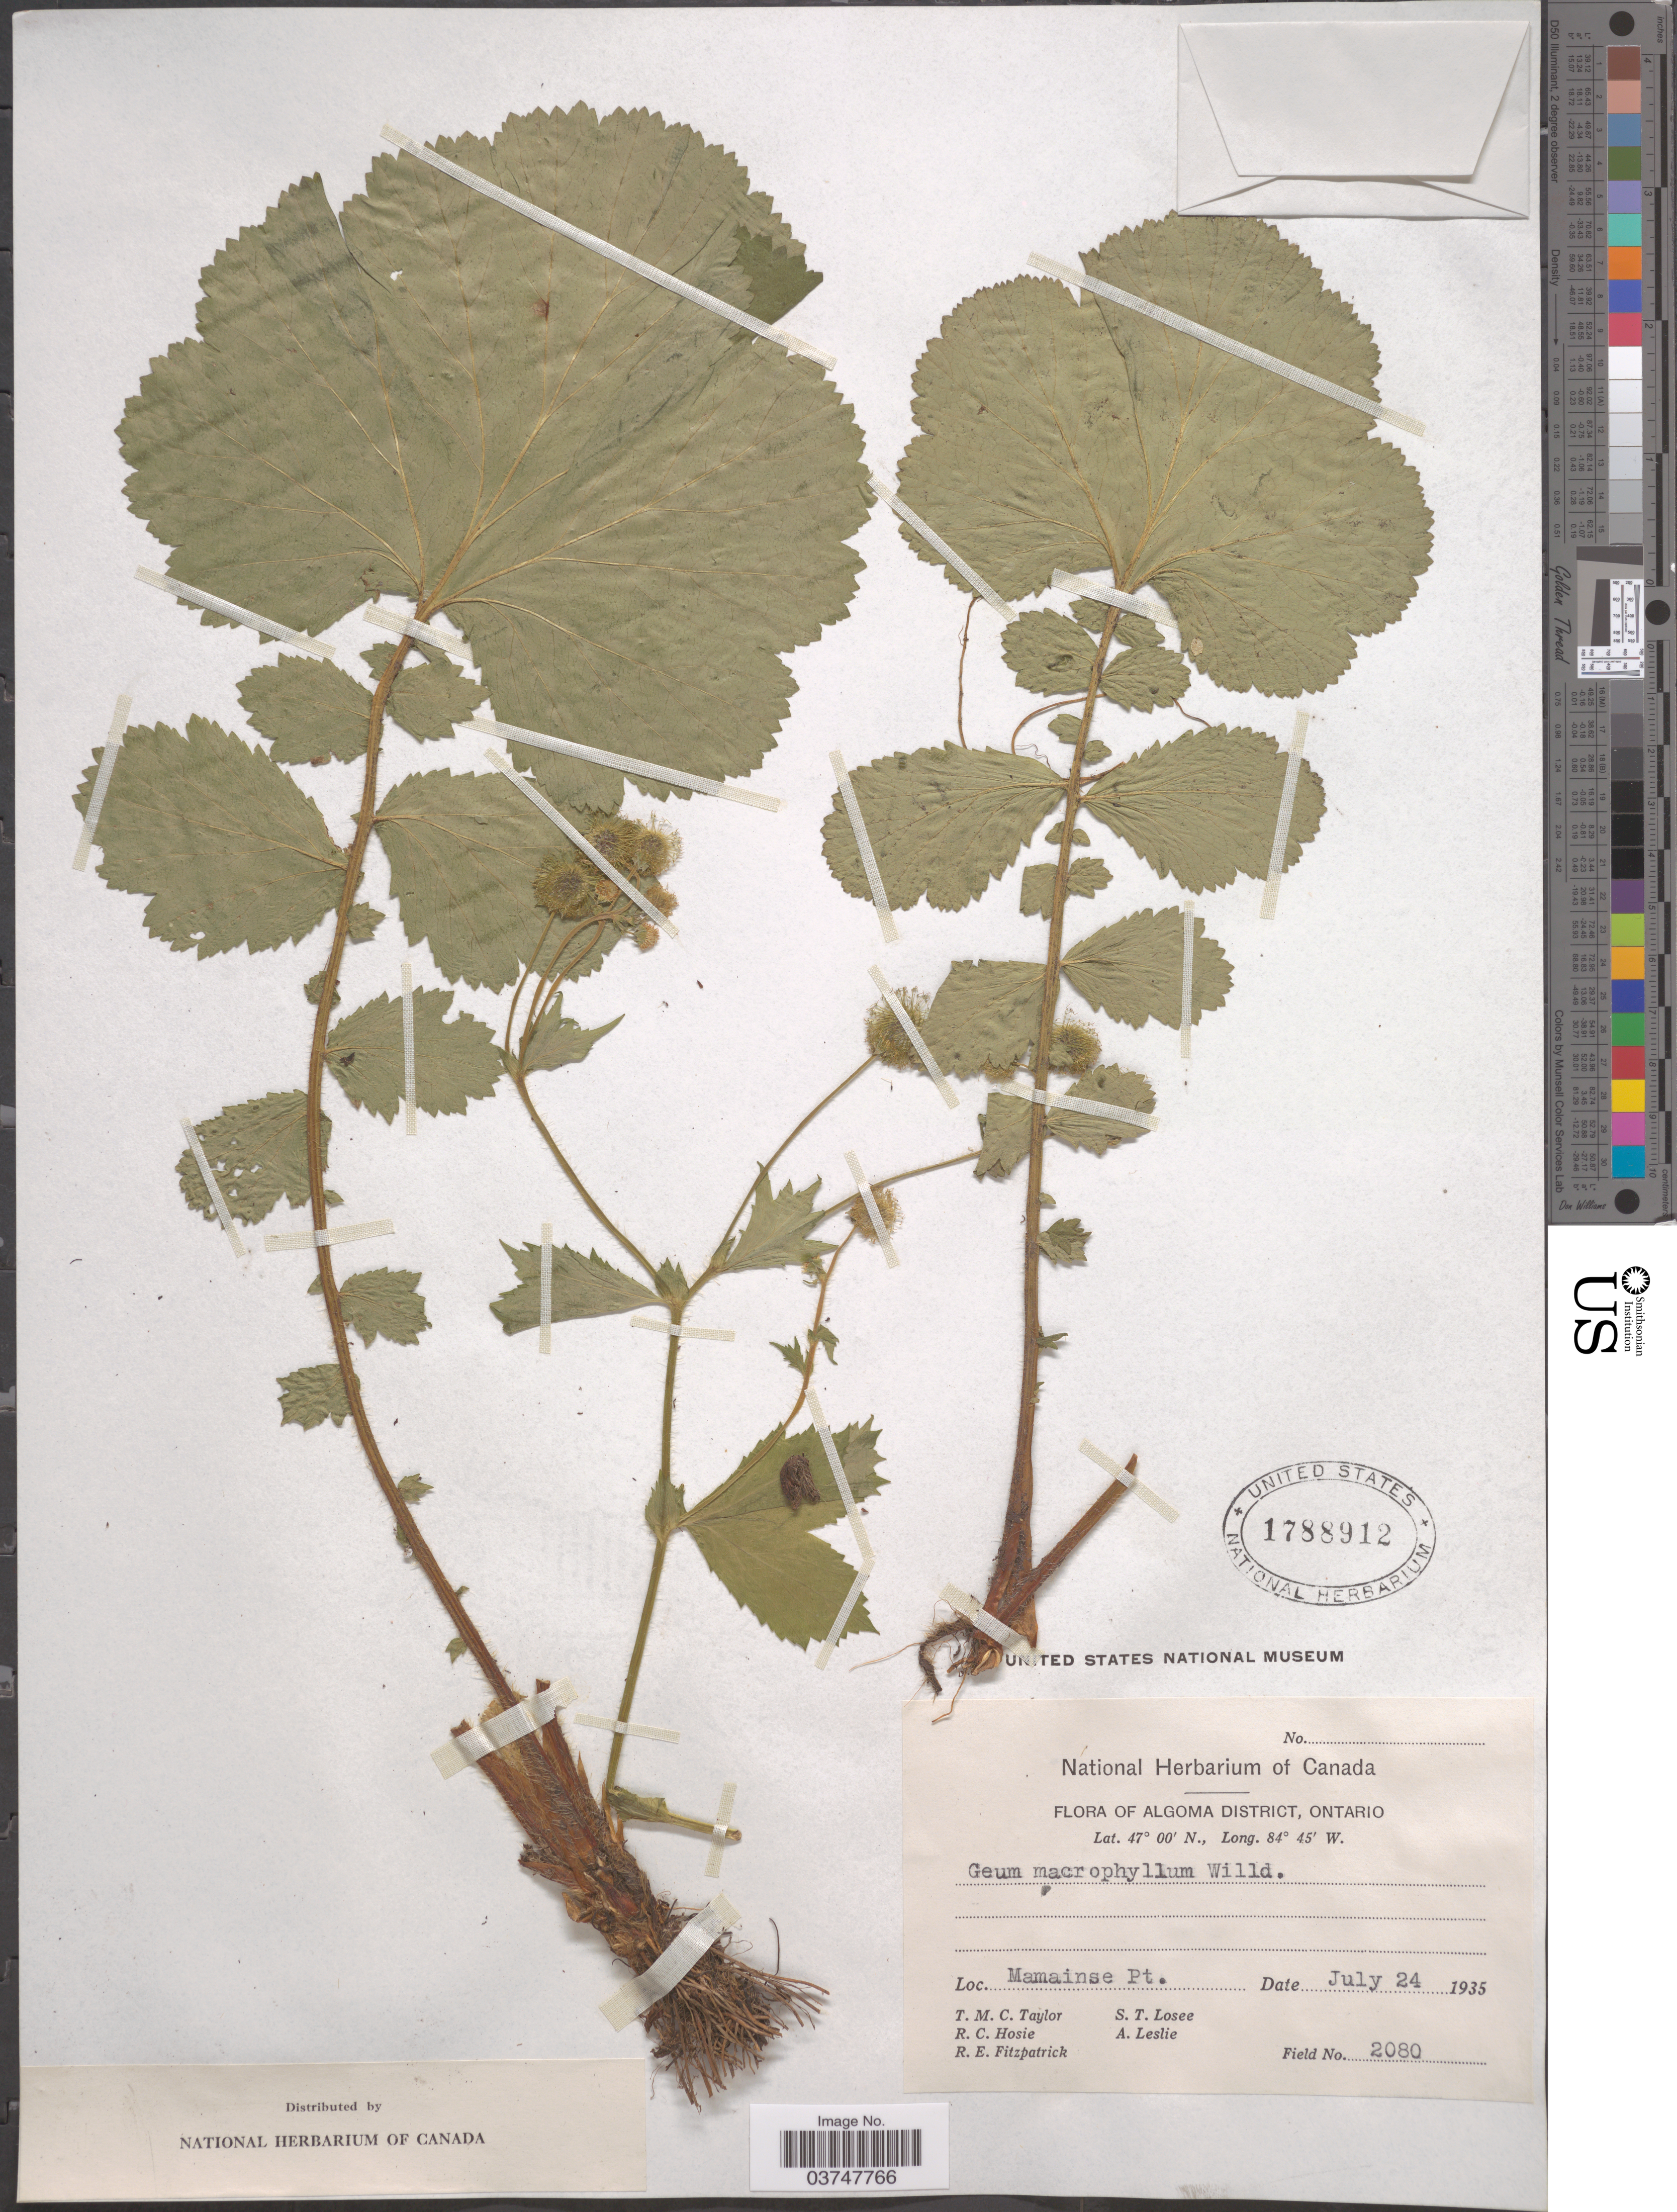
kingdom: Plantae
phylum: Tracheophyta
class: Magnoliopsida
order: Rosales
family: Rosaceae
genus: Geum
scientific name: Geum macrophyllum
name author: Willd.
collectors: T. M. C. Taylor, R. Hosie, R. Fitzpatrick, S. Losee & A. Leslie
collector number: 2080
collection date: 1935-07-24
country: Canada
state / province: Ontario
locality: Algoma District. Mamainse Pt.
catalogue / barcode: US 1788912